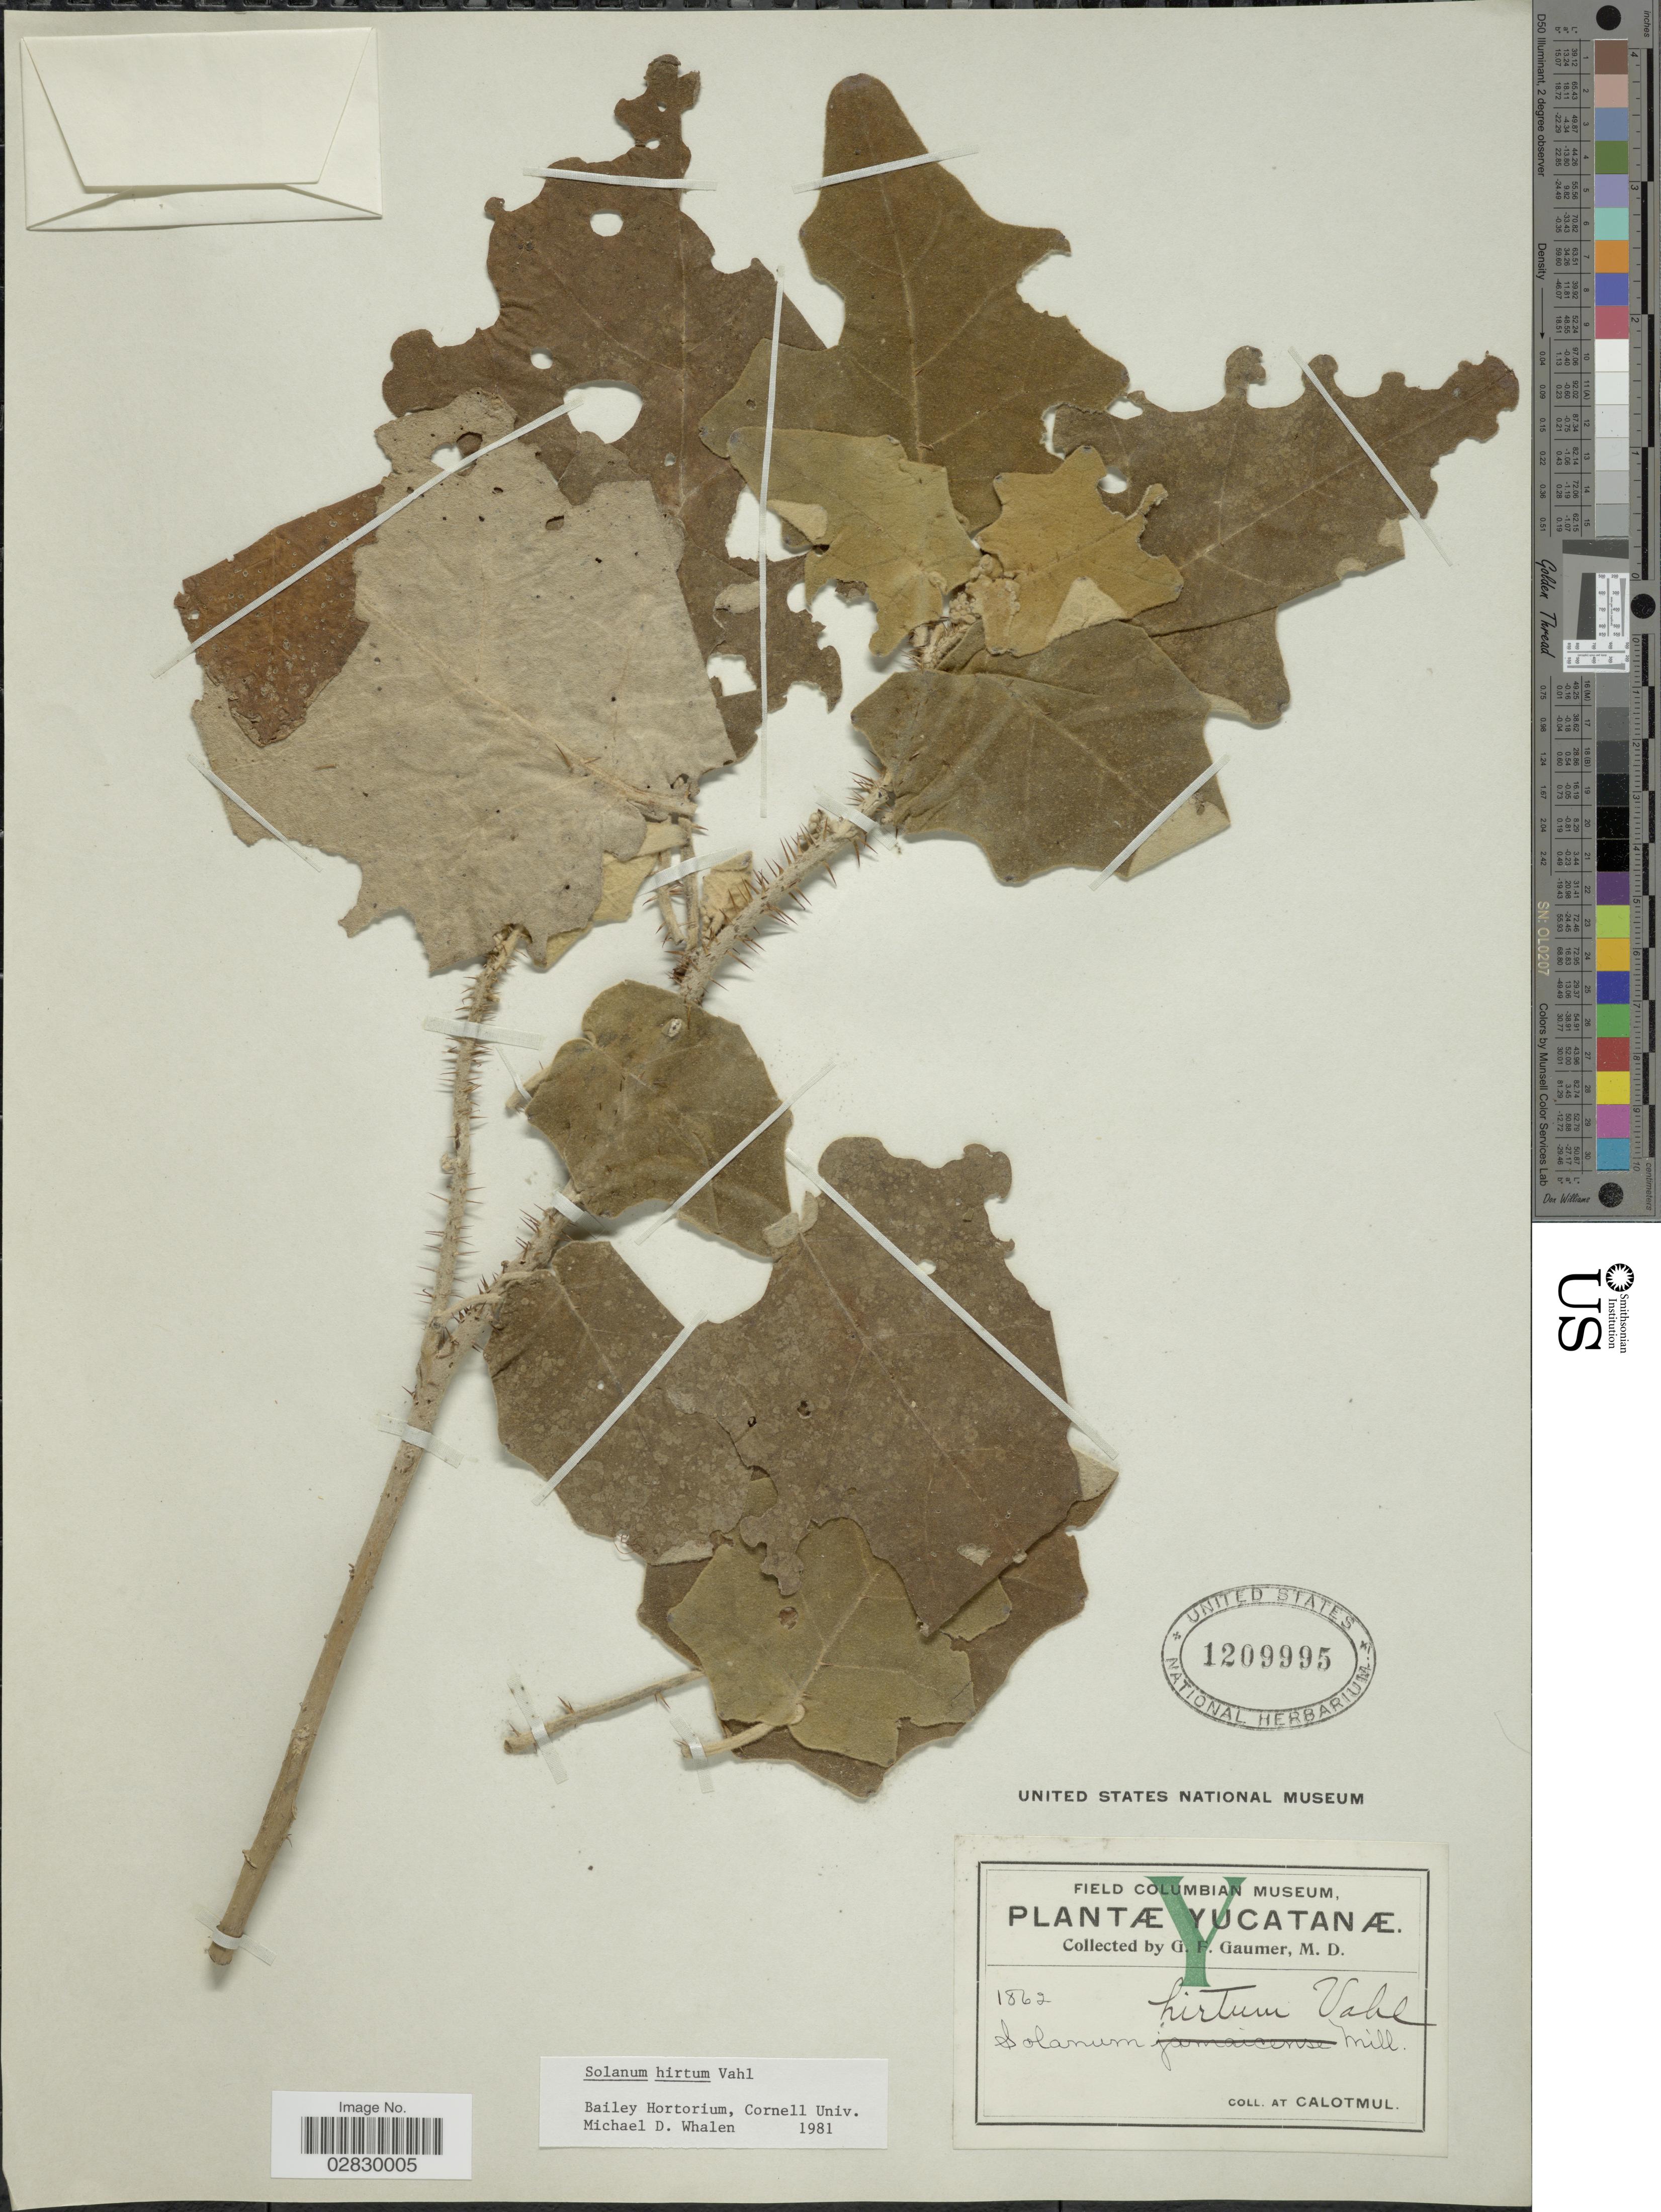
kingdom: Plantae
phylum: Tracheophyta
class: Magnoliopsida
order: Solanales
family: Solanaceae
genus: Solanum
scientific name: Solanum hirtum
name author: Vahl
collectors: G. F. Gaumer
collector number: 1862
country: Mexico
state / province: Yucatán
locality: At Calotmul.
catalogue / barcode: US 1209995